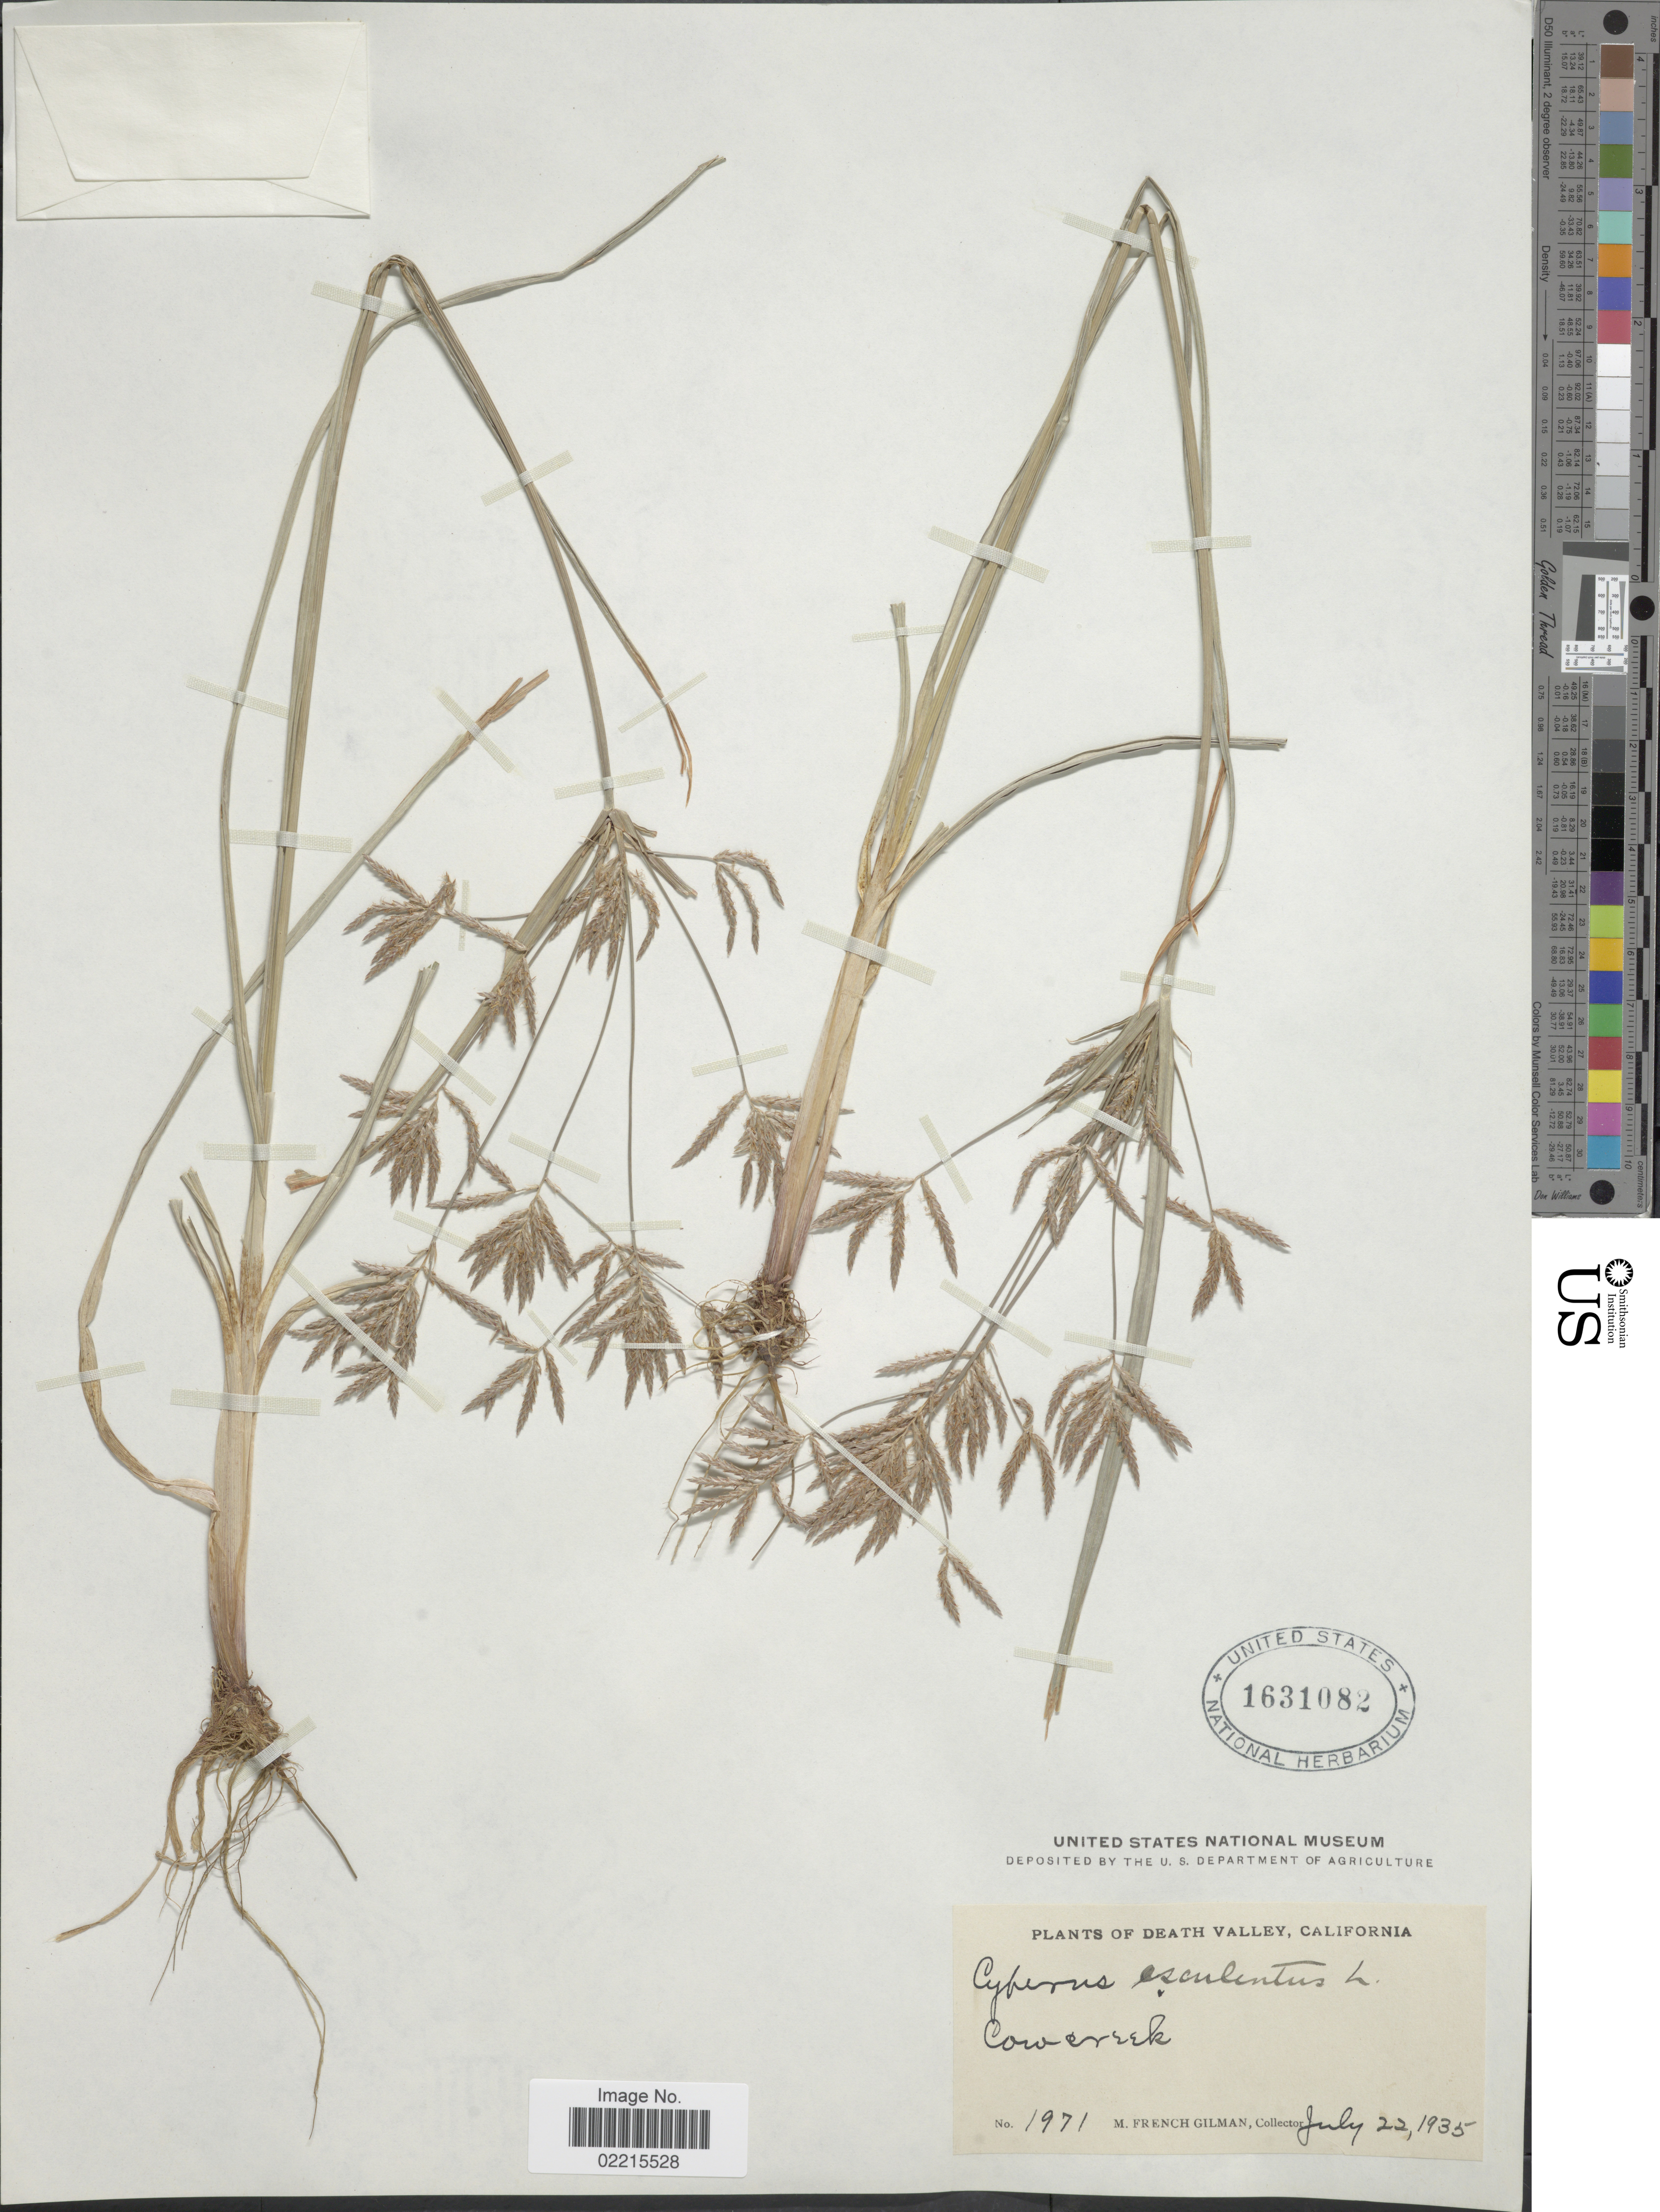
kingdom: Plantae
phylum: Tracheophyta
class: Liliopsida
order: Poales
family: Cyperaceae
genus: Cyperus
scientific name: Cyperus esculentus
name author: L.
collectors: M. F. Gilman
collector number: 1971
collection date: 1935-07-22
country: United States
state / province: California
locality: Death Valley, Cow creek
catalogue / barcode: US 1631082